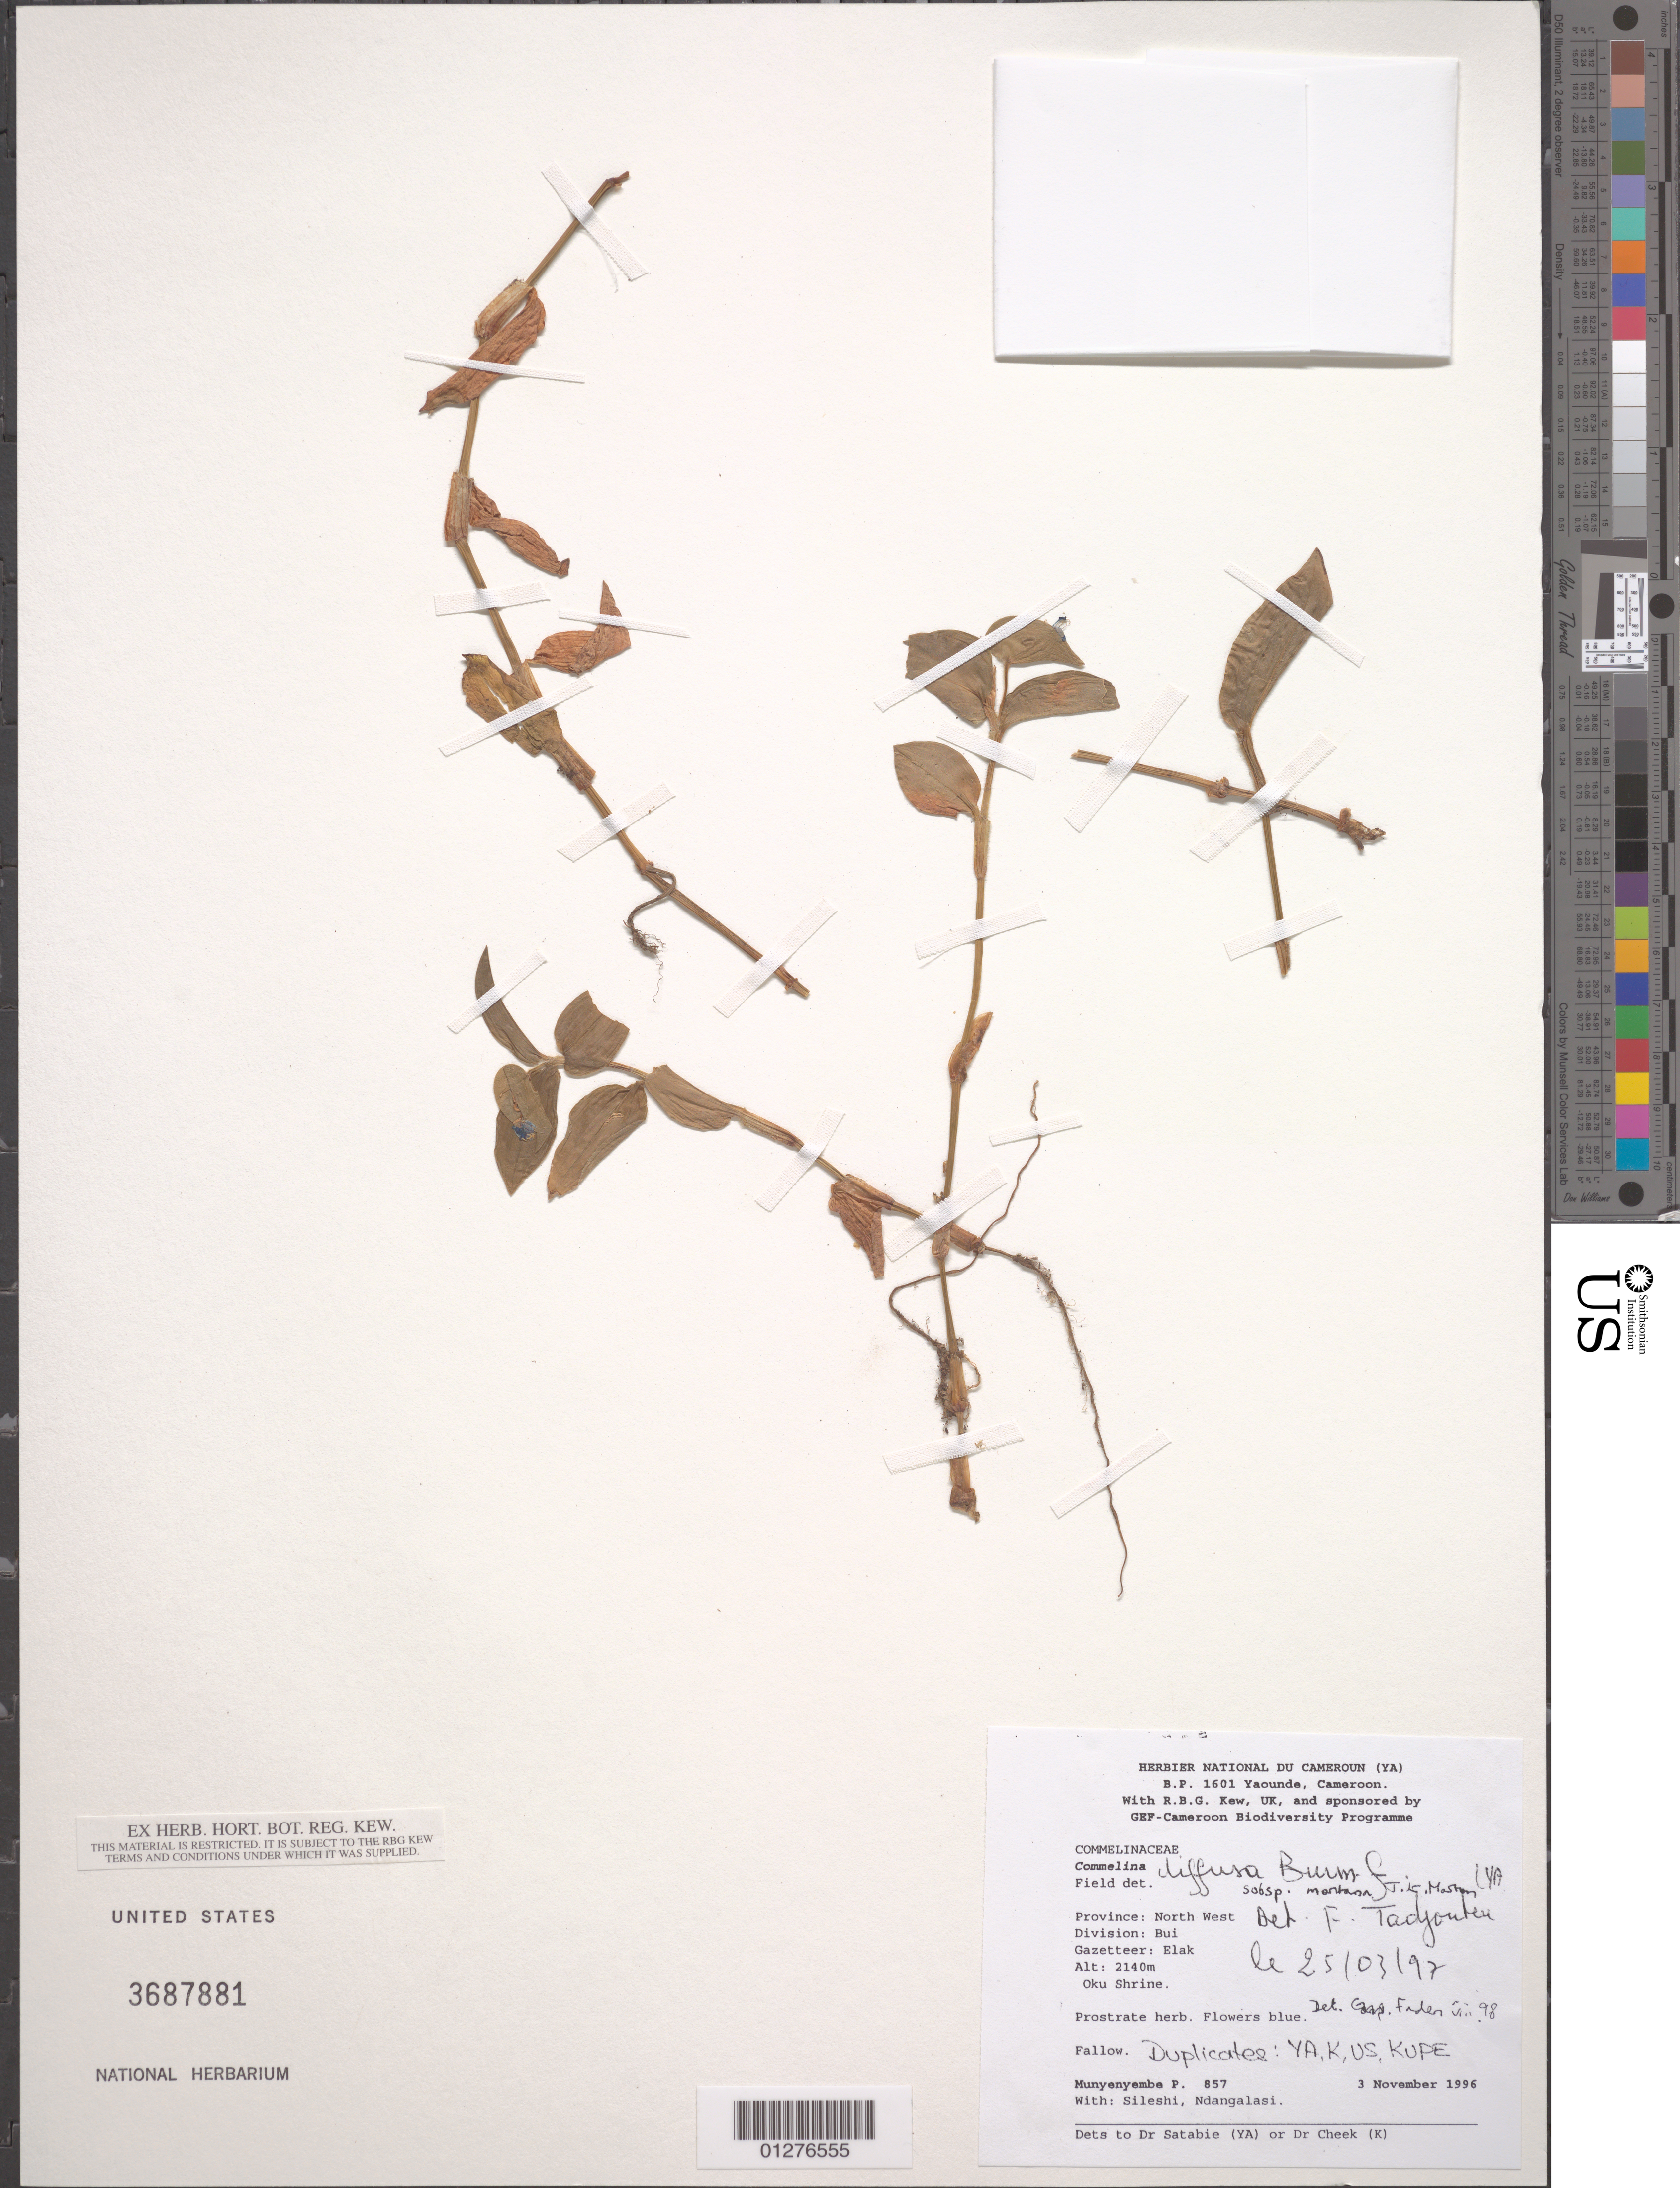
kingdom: Plantae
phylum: Tracheophyta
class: Liliopsida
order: Commelinales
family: Commelinaceae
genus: Commelina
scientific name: Commelina diffusa subsp. montana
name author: J.K. Morton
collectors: P. Munyenyembe et al.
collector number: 857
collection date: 1996-11-03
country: Cameroon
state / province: Nord-ouest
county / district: Bui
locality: Gazeteer: Elak. Oku Shrine.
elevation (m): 2140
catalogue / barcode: US 3687881